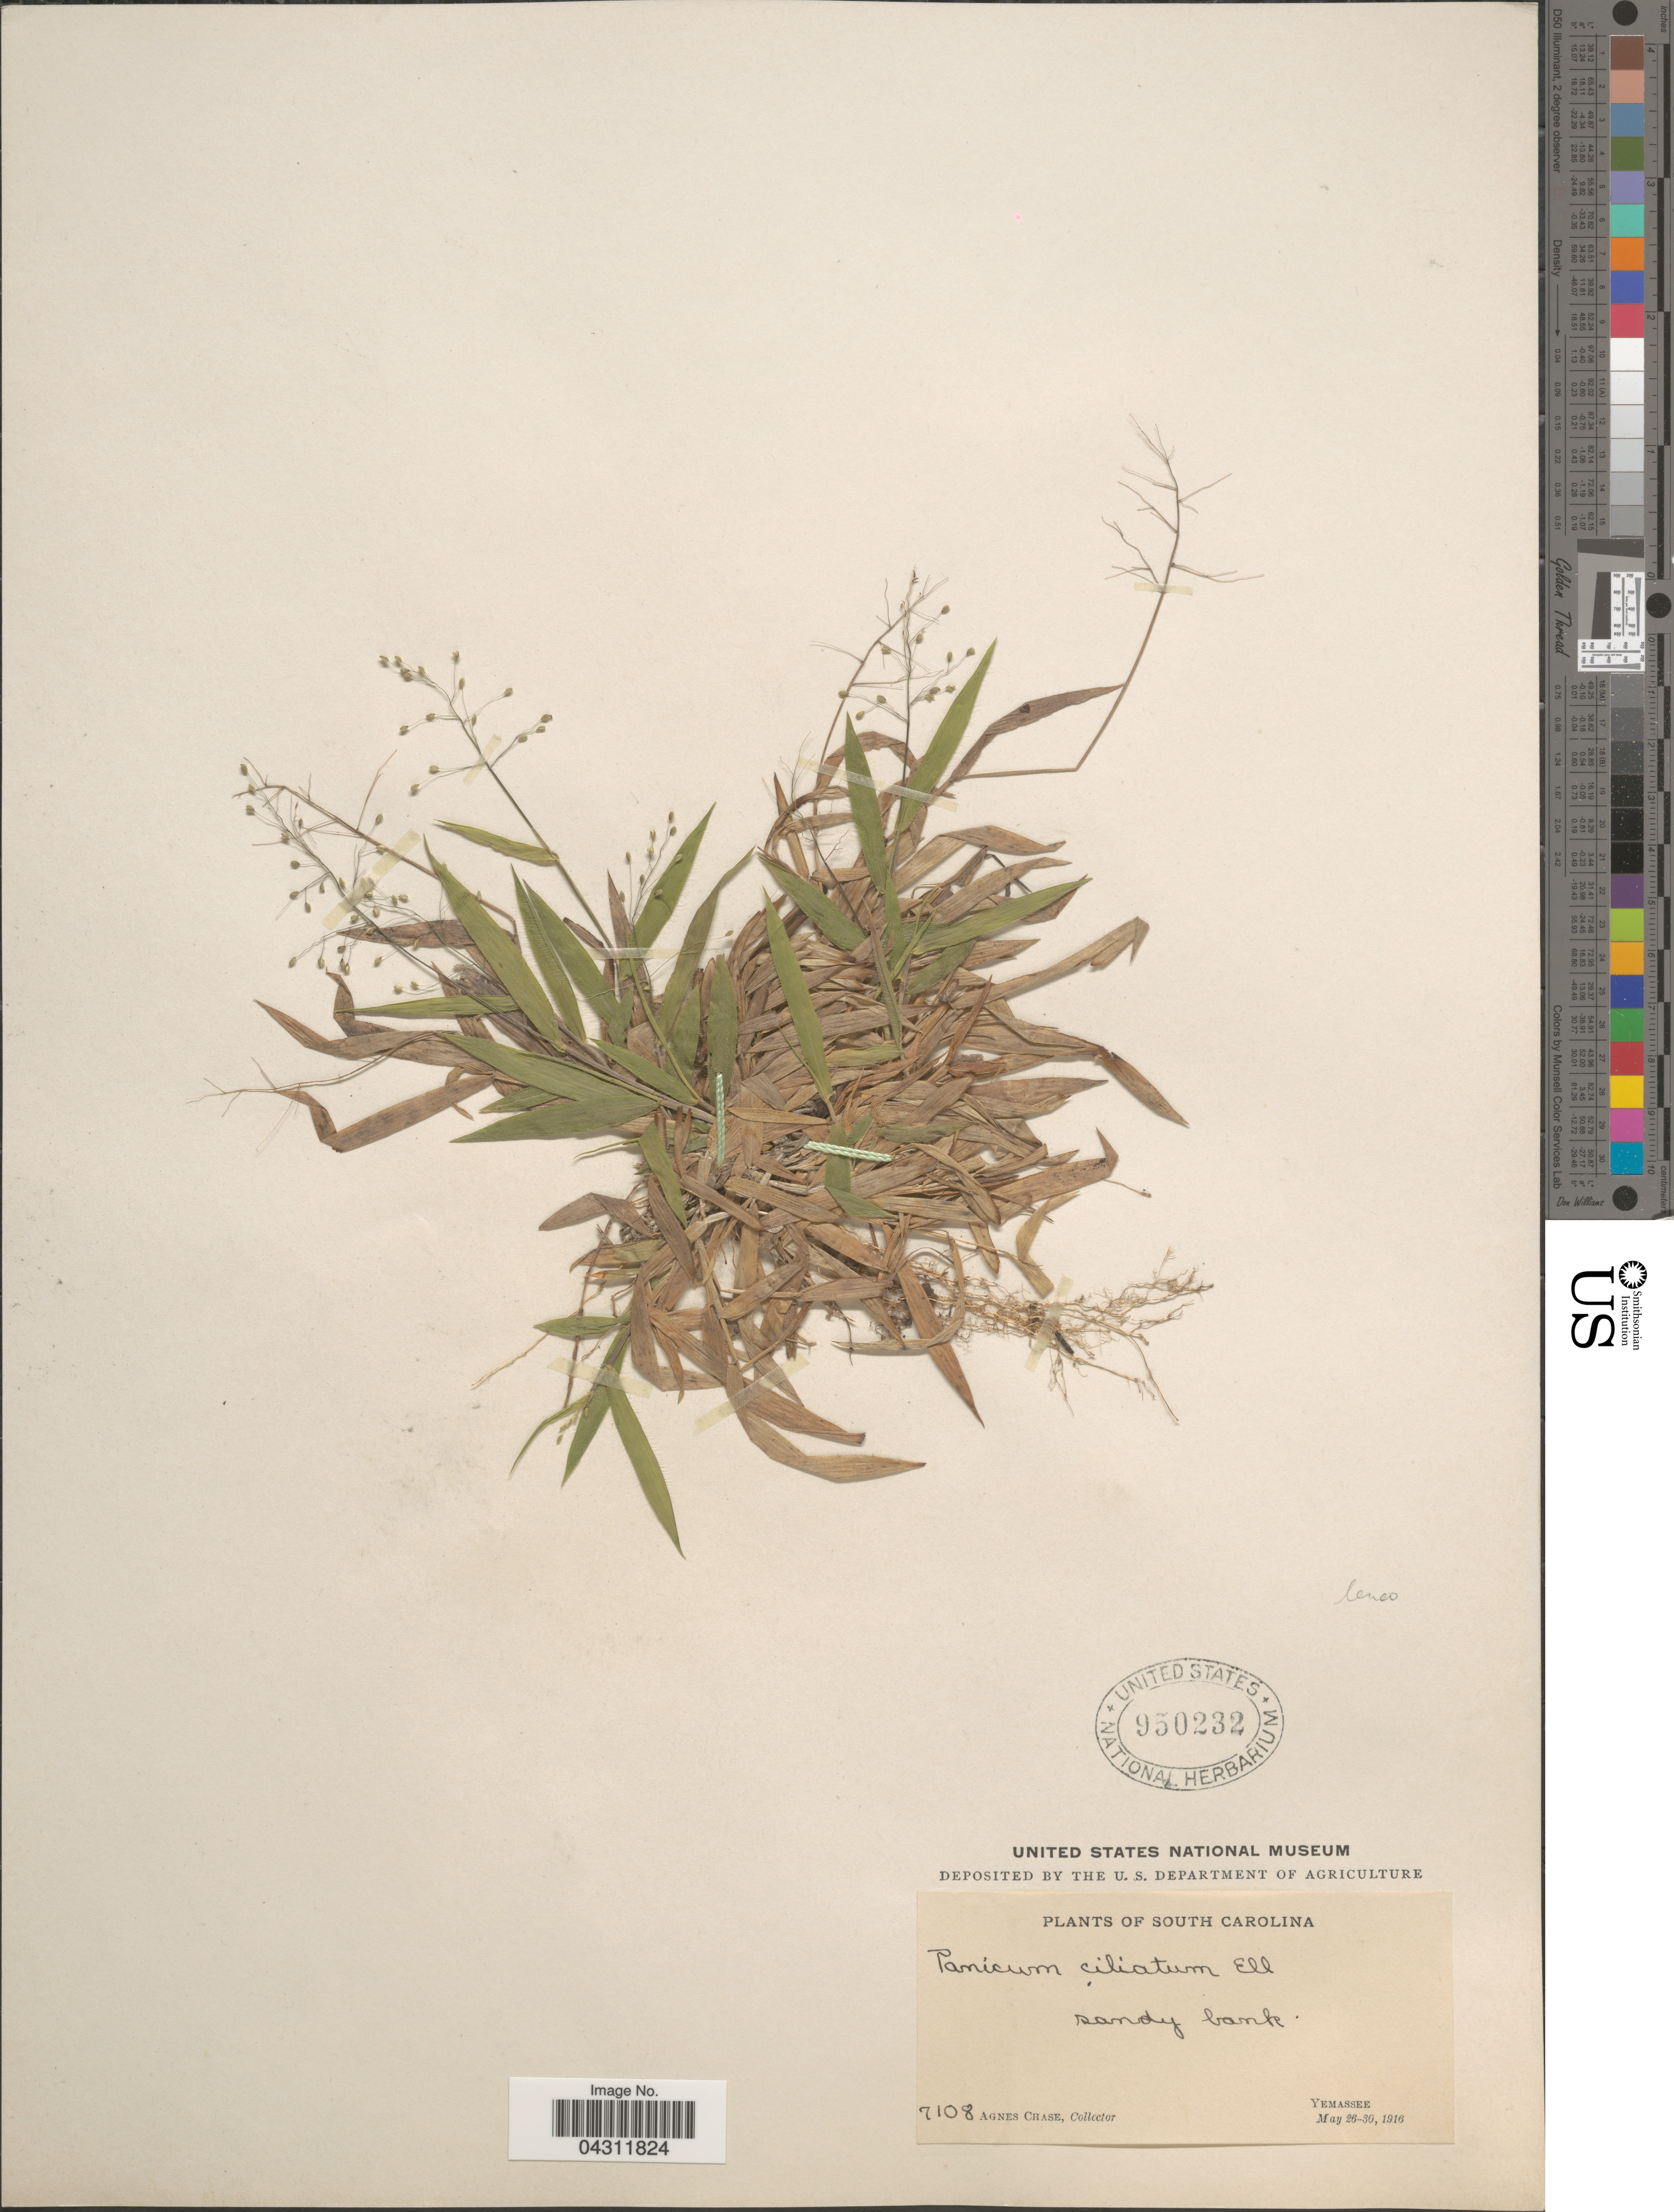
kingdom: Plantae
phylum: Tracheophyta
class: Liliopsida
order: Poales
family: Poaceae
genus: Dichanthelium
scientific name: Dichanthelium strigosum var. leucoblepharis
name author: (Trin.) Freckmann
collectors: A. Chase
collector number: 7108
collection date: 1916-05-26/1916-05-30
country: United States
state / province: South Carolina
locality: Yemassee.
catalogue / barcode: US 950232